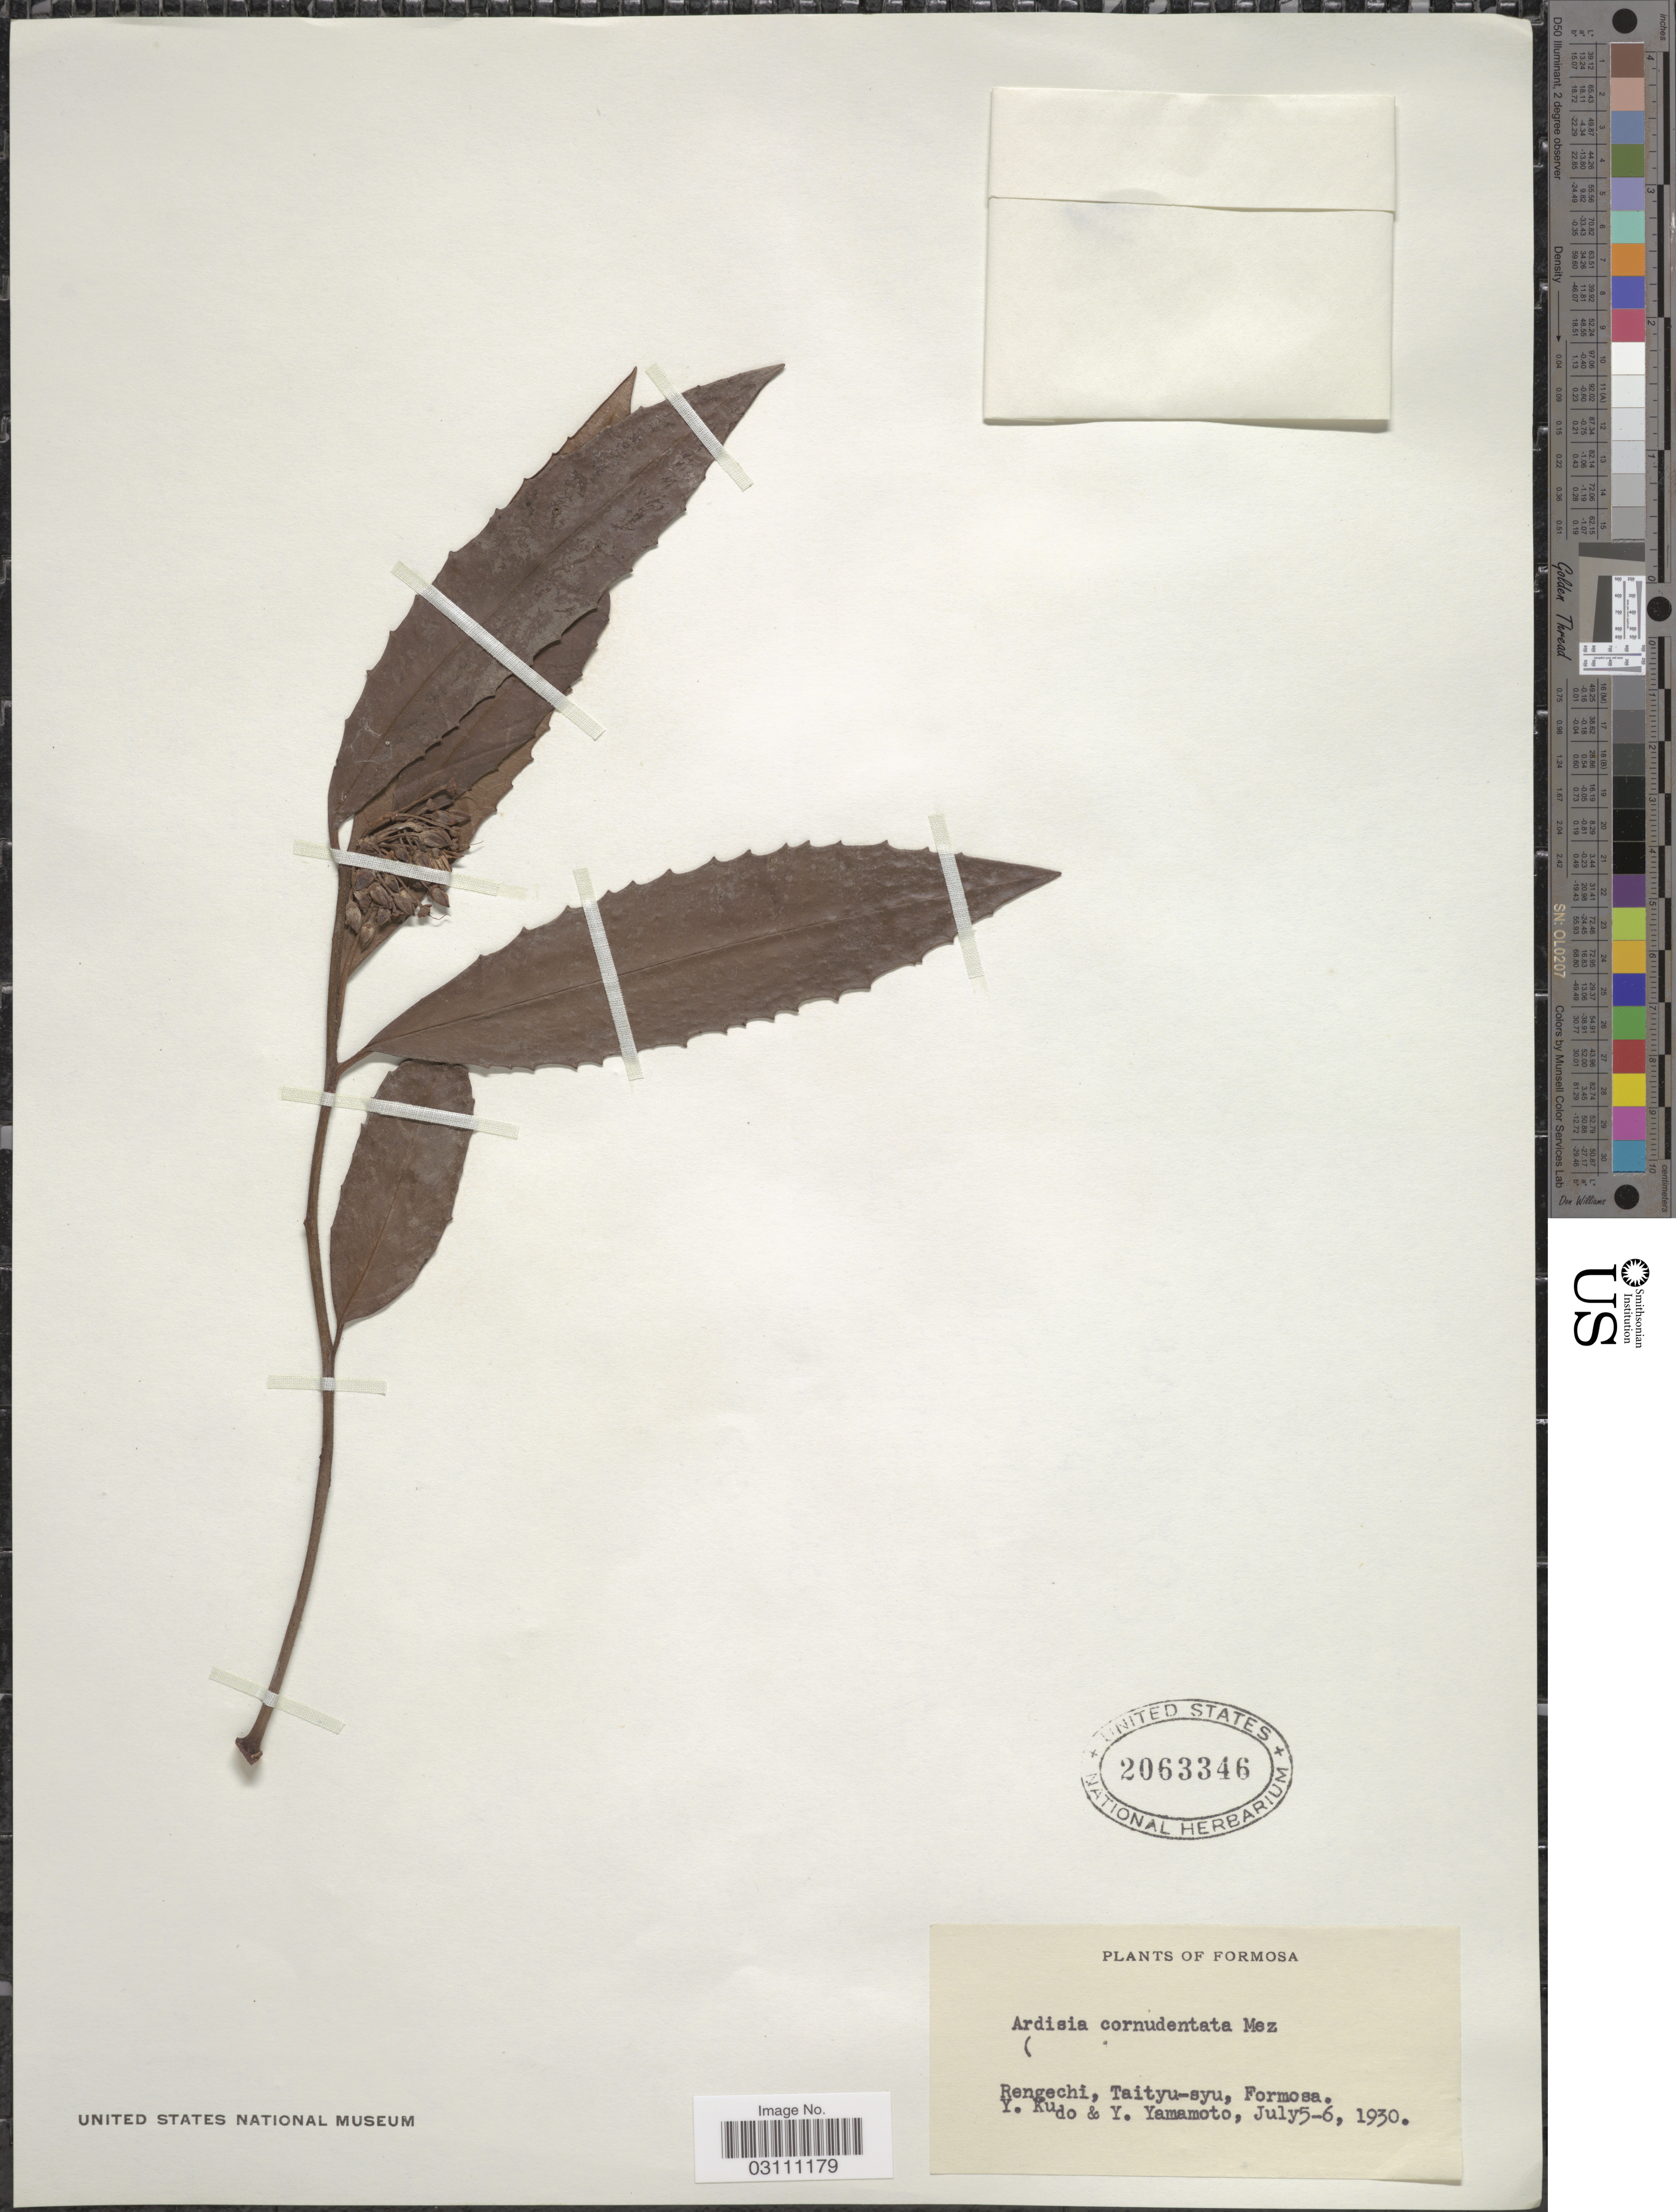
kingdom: Plantae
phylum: Tracheophyta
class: Magnoliopsida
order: Ericales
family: Primulaceae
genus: Ardisia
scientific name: Ardisia cornudentata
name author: Mez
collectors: Y. Kudô & Y. Yamamoto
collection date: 1930-07-05/1930-07-06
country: Taiwan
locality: Formosa. Rengechi, Taityu-syu.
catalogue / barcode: US 2063346